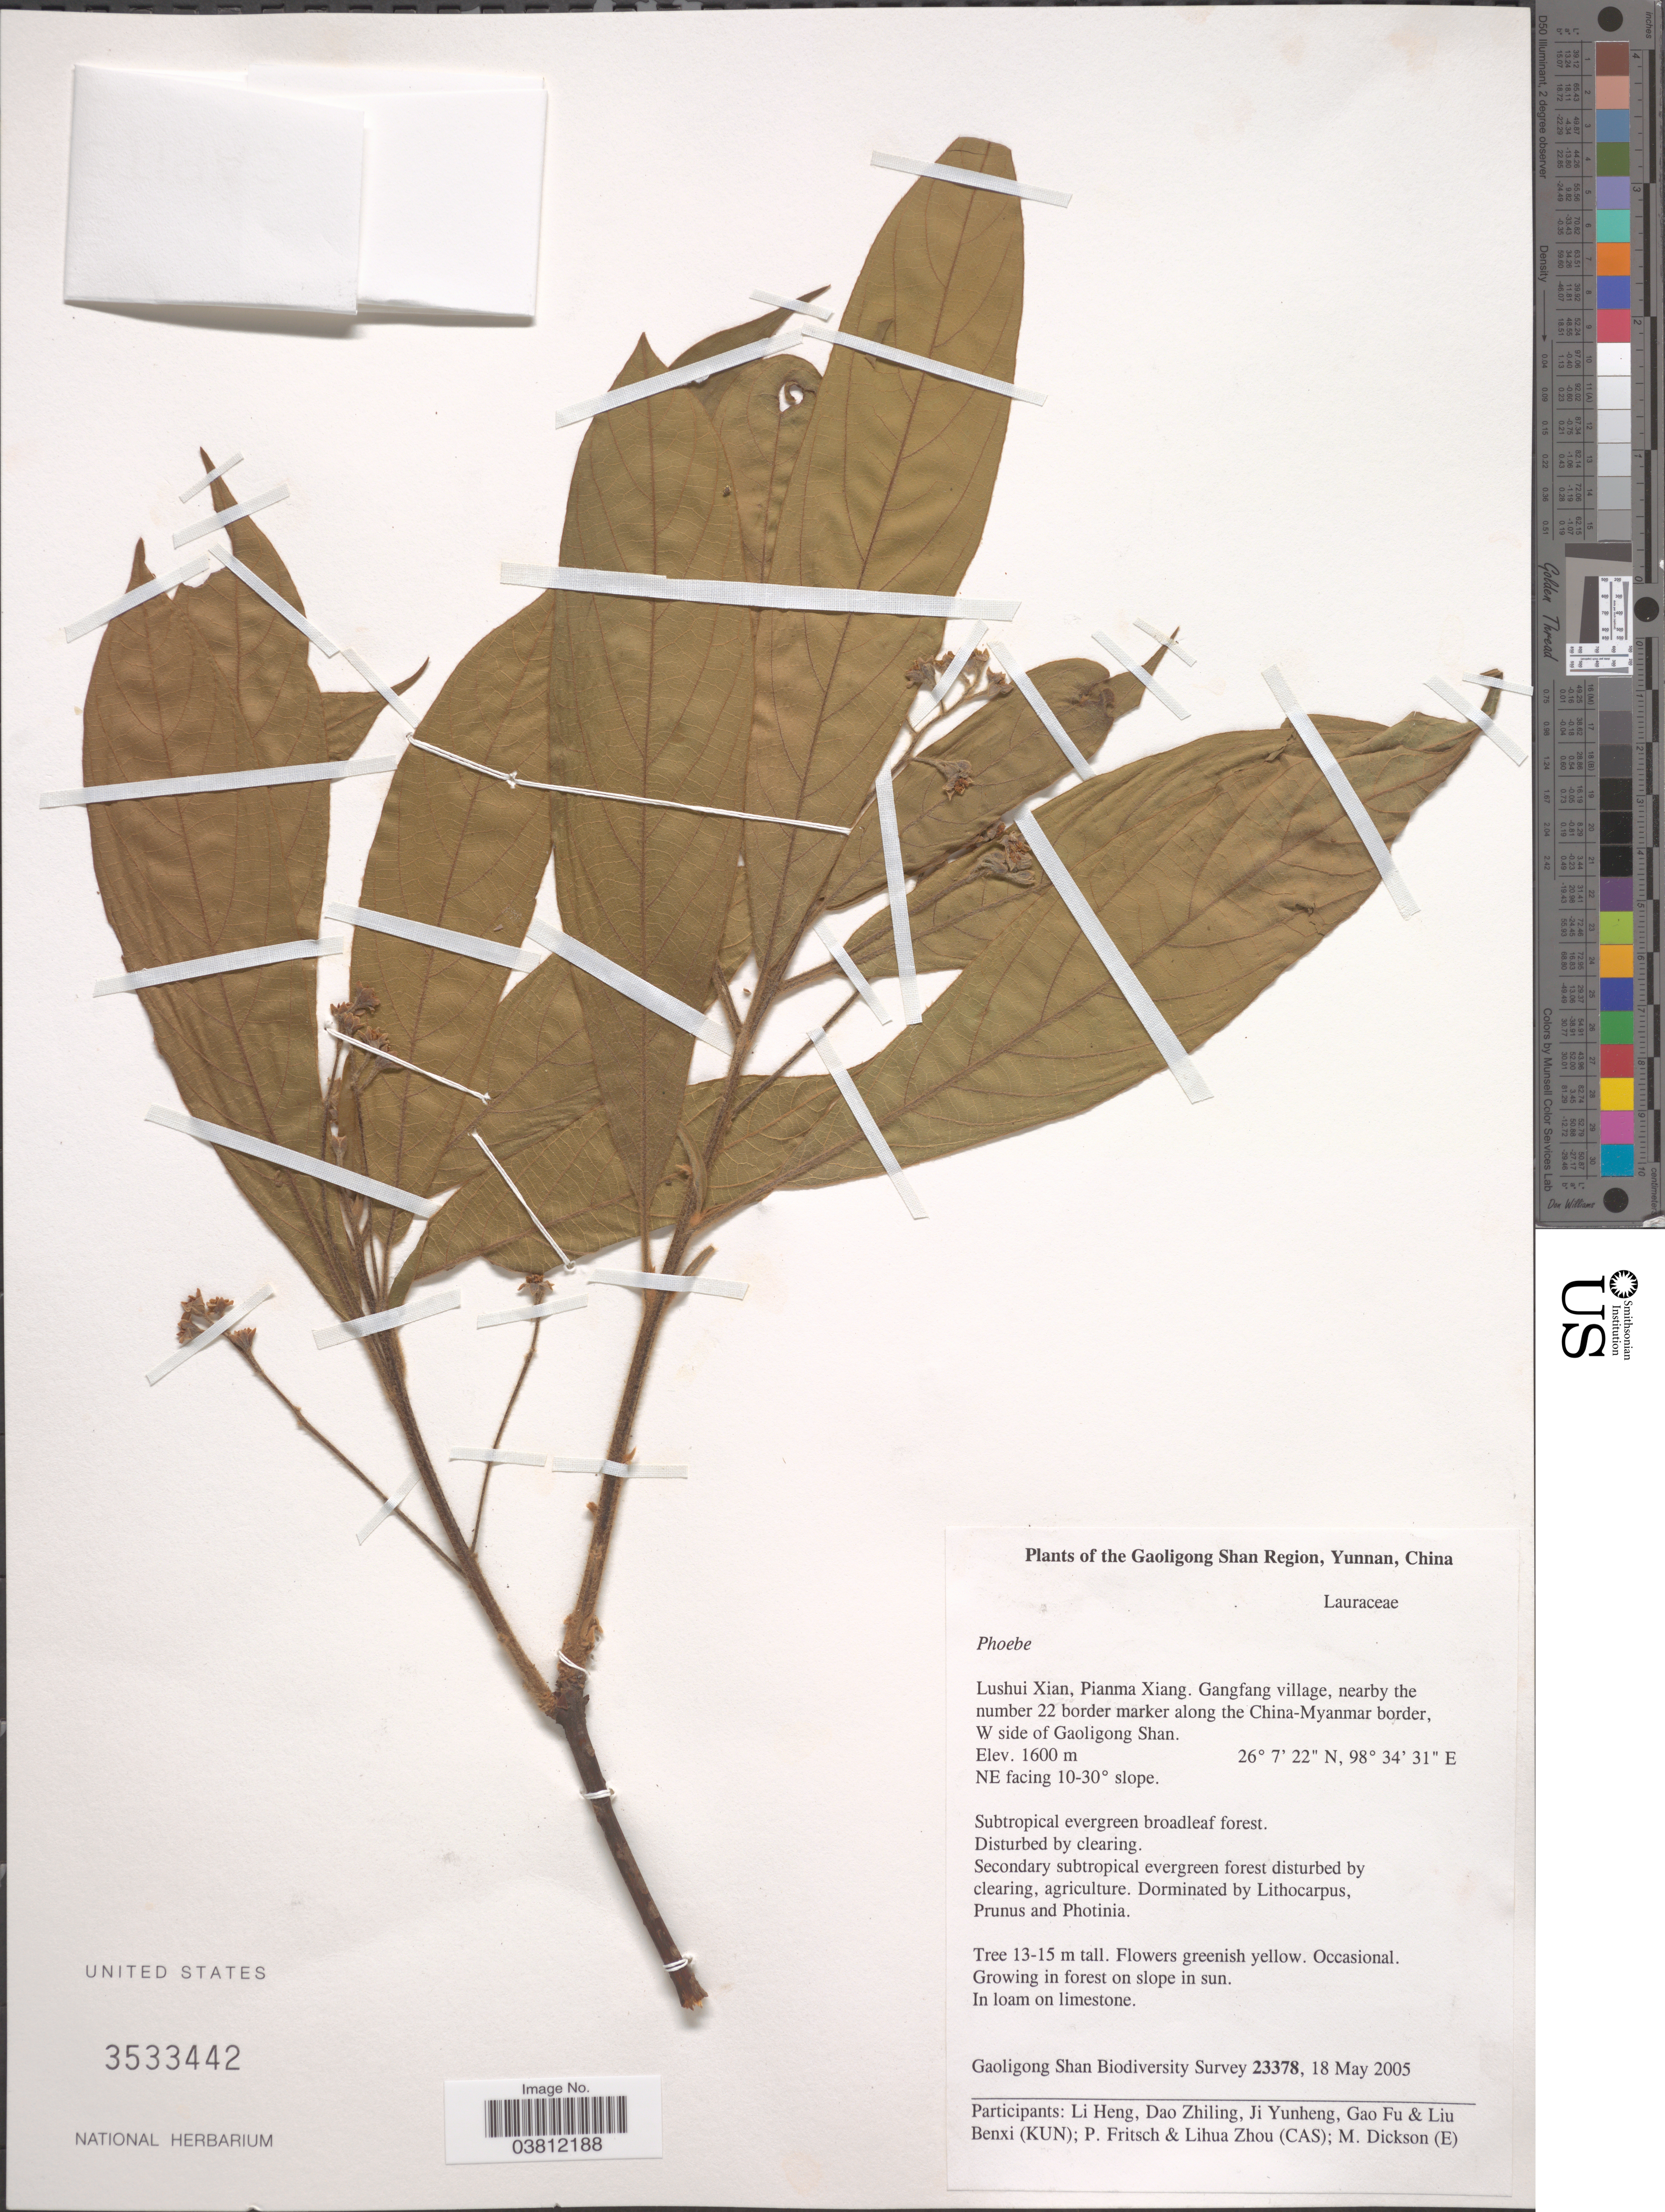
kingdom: Plantae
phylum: Tracheophyta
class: Magnoliopsida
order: Laurales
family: Lauraceae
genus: Phoebe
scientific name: Phoebe sp.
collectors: Gaoligong Shan Biodiversity Survey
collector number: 23378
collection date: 2005-05-18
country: China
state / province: Yunnan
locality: The Gaoligong Shan Region. Lushui Xian, Pianma Xiang. Gangfang village, nearby the number 22 border marker along the China-Myanmar border, W side of Gaoligong Shan. NE facing 10-30° slope.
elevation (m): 1600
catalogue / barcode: US 3533442